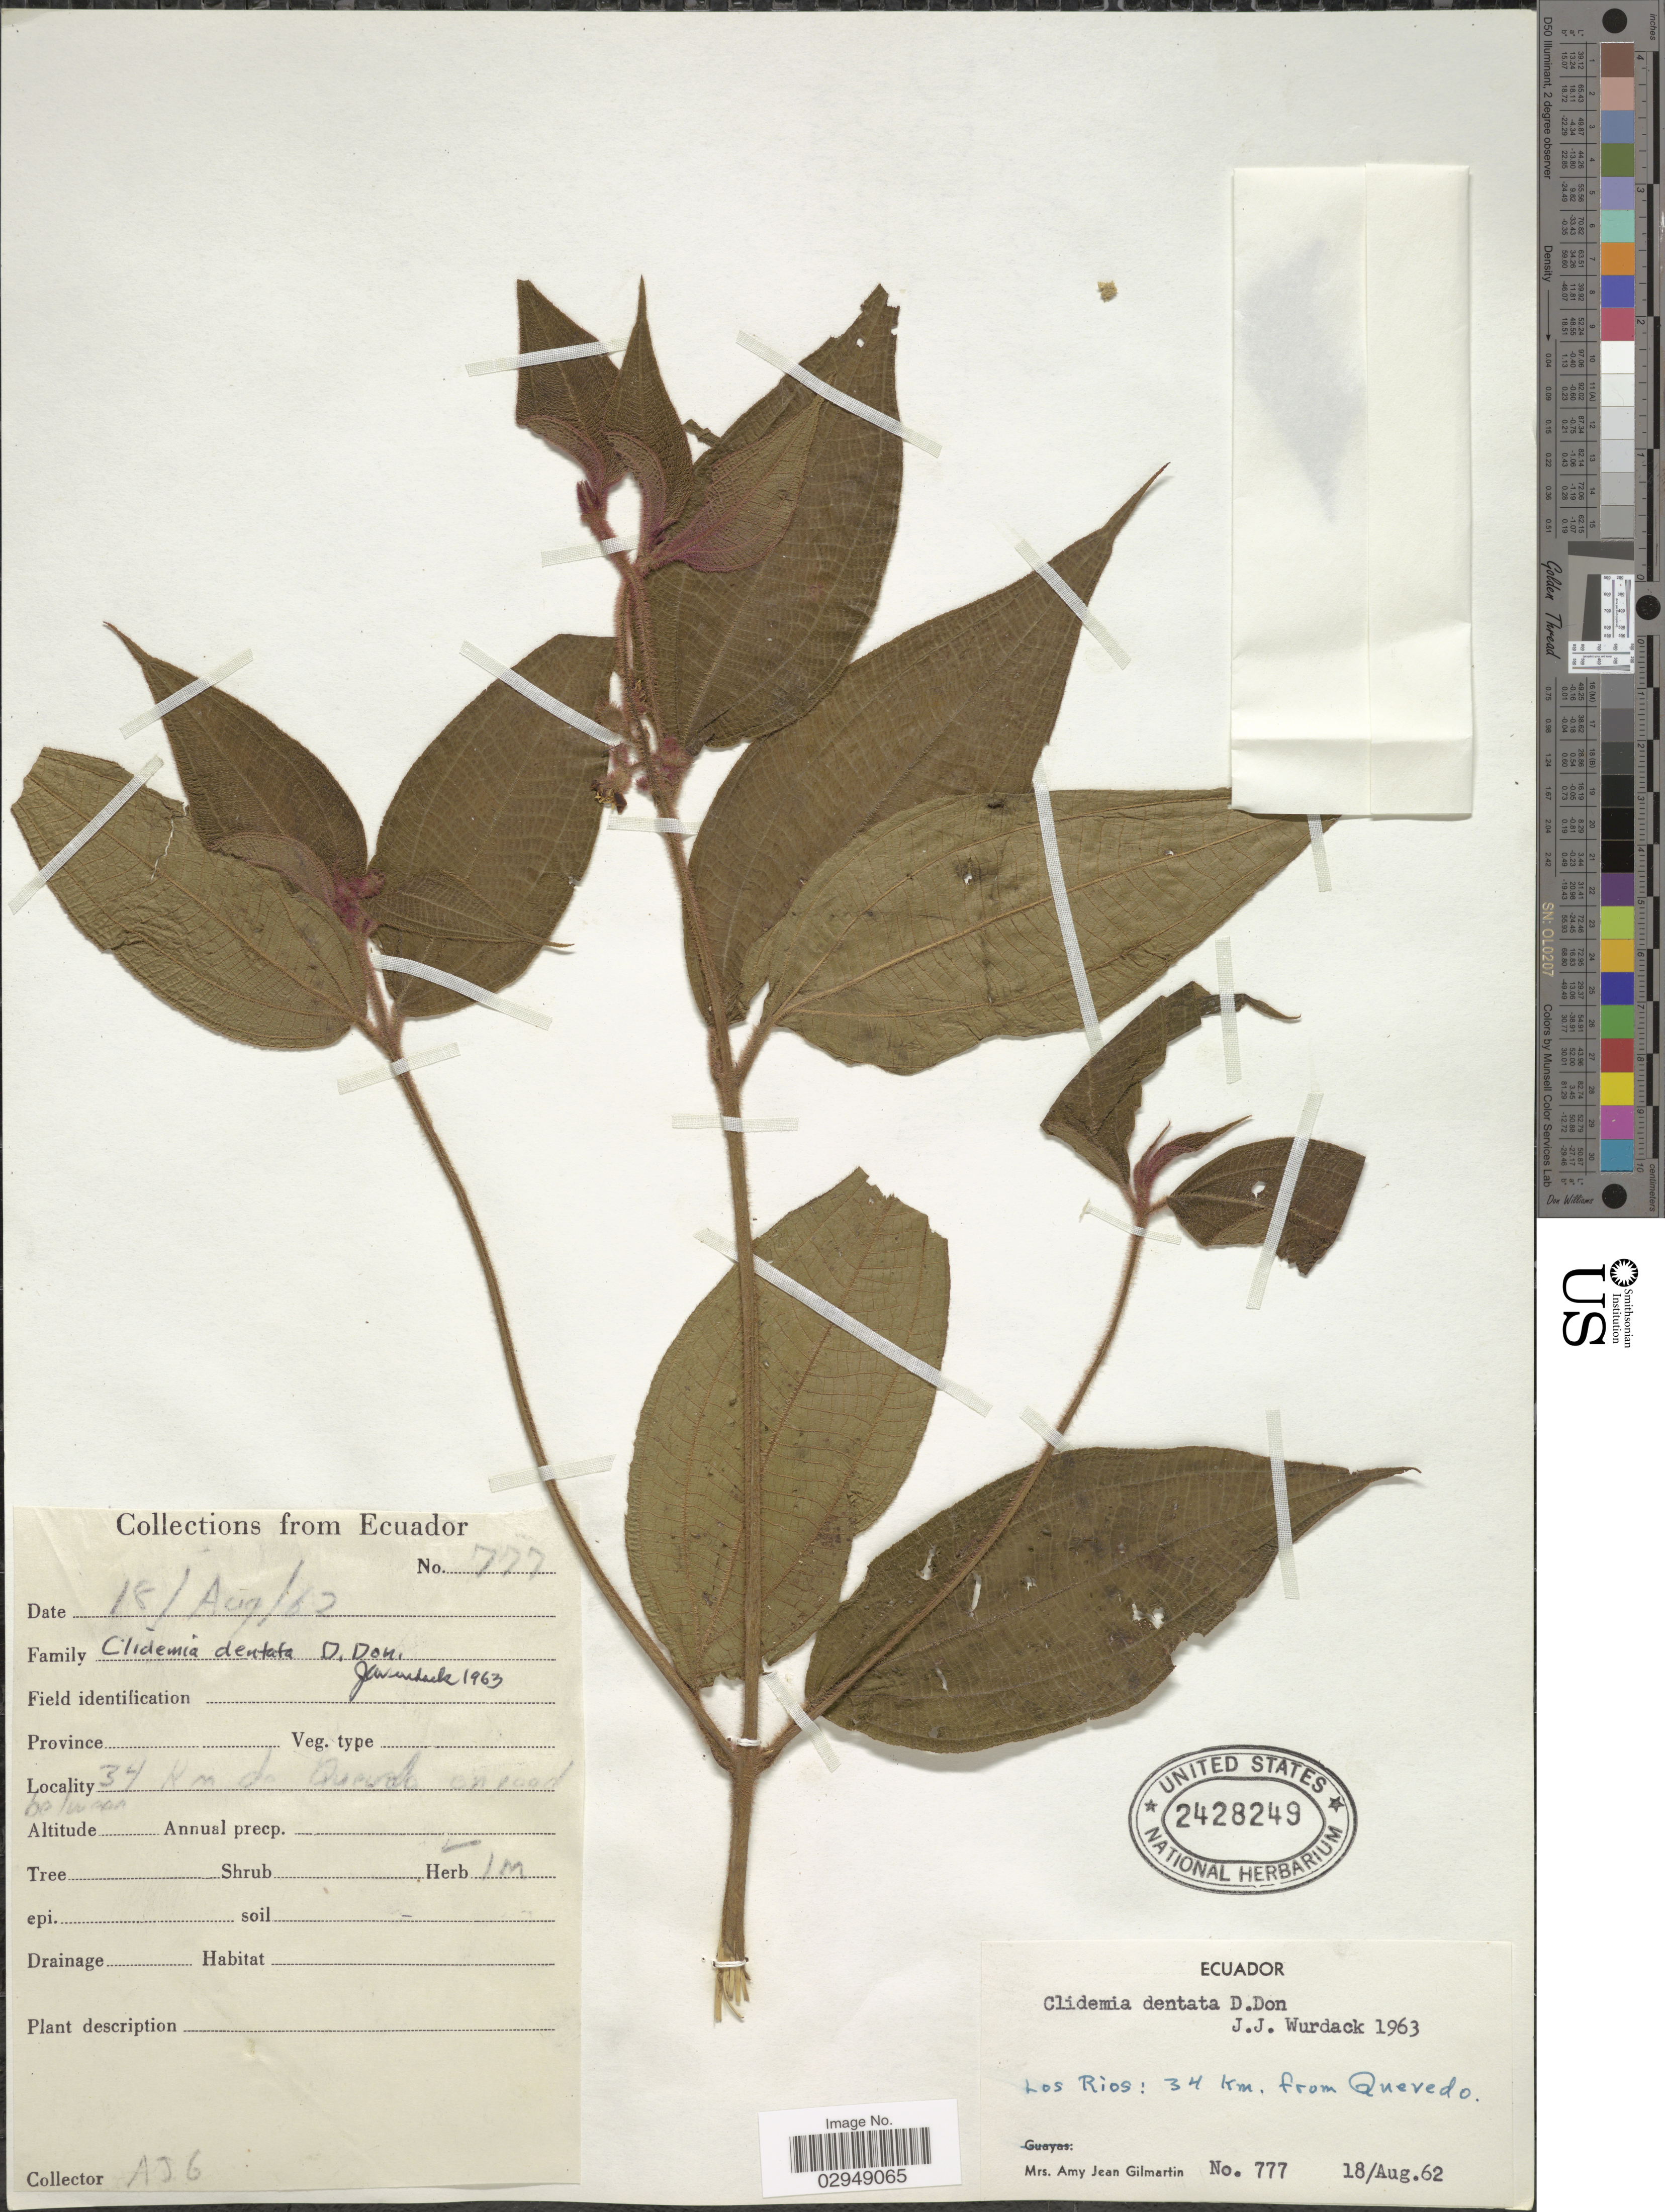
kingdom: Plantae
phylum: Tracheophyta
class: Magnoliopsida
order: Myrtales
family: Melastomataceae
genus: Clidemia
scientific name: Clidemia dentata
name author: D. Don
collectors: A. J. Gilmartin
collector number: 777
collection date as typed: Transcribed d/m/y: 18/8/62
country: Ecuador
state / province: Los Ríos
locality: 34 km. from Quevedo.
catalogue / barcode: US 2428249